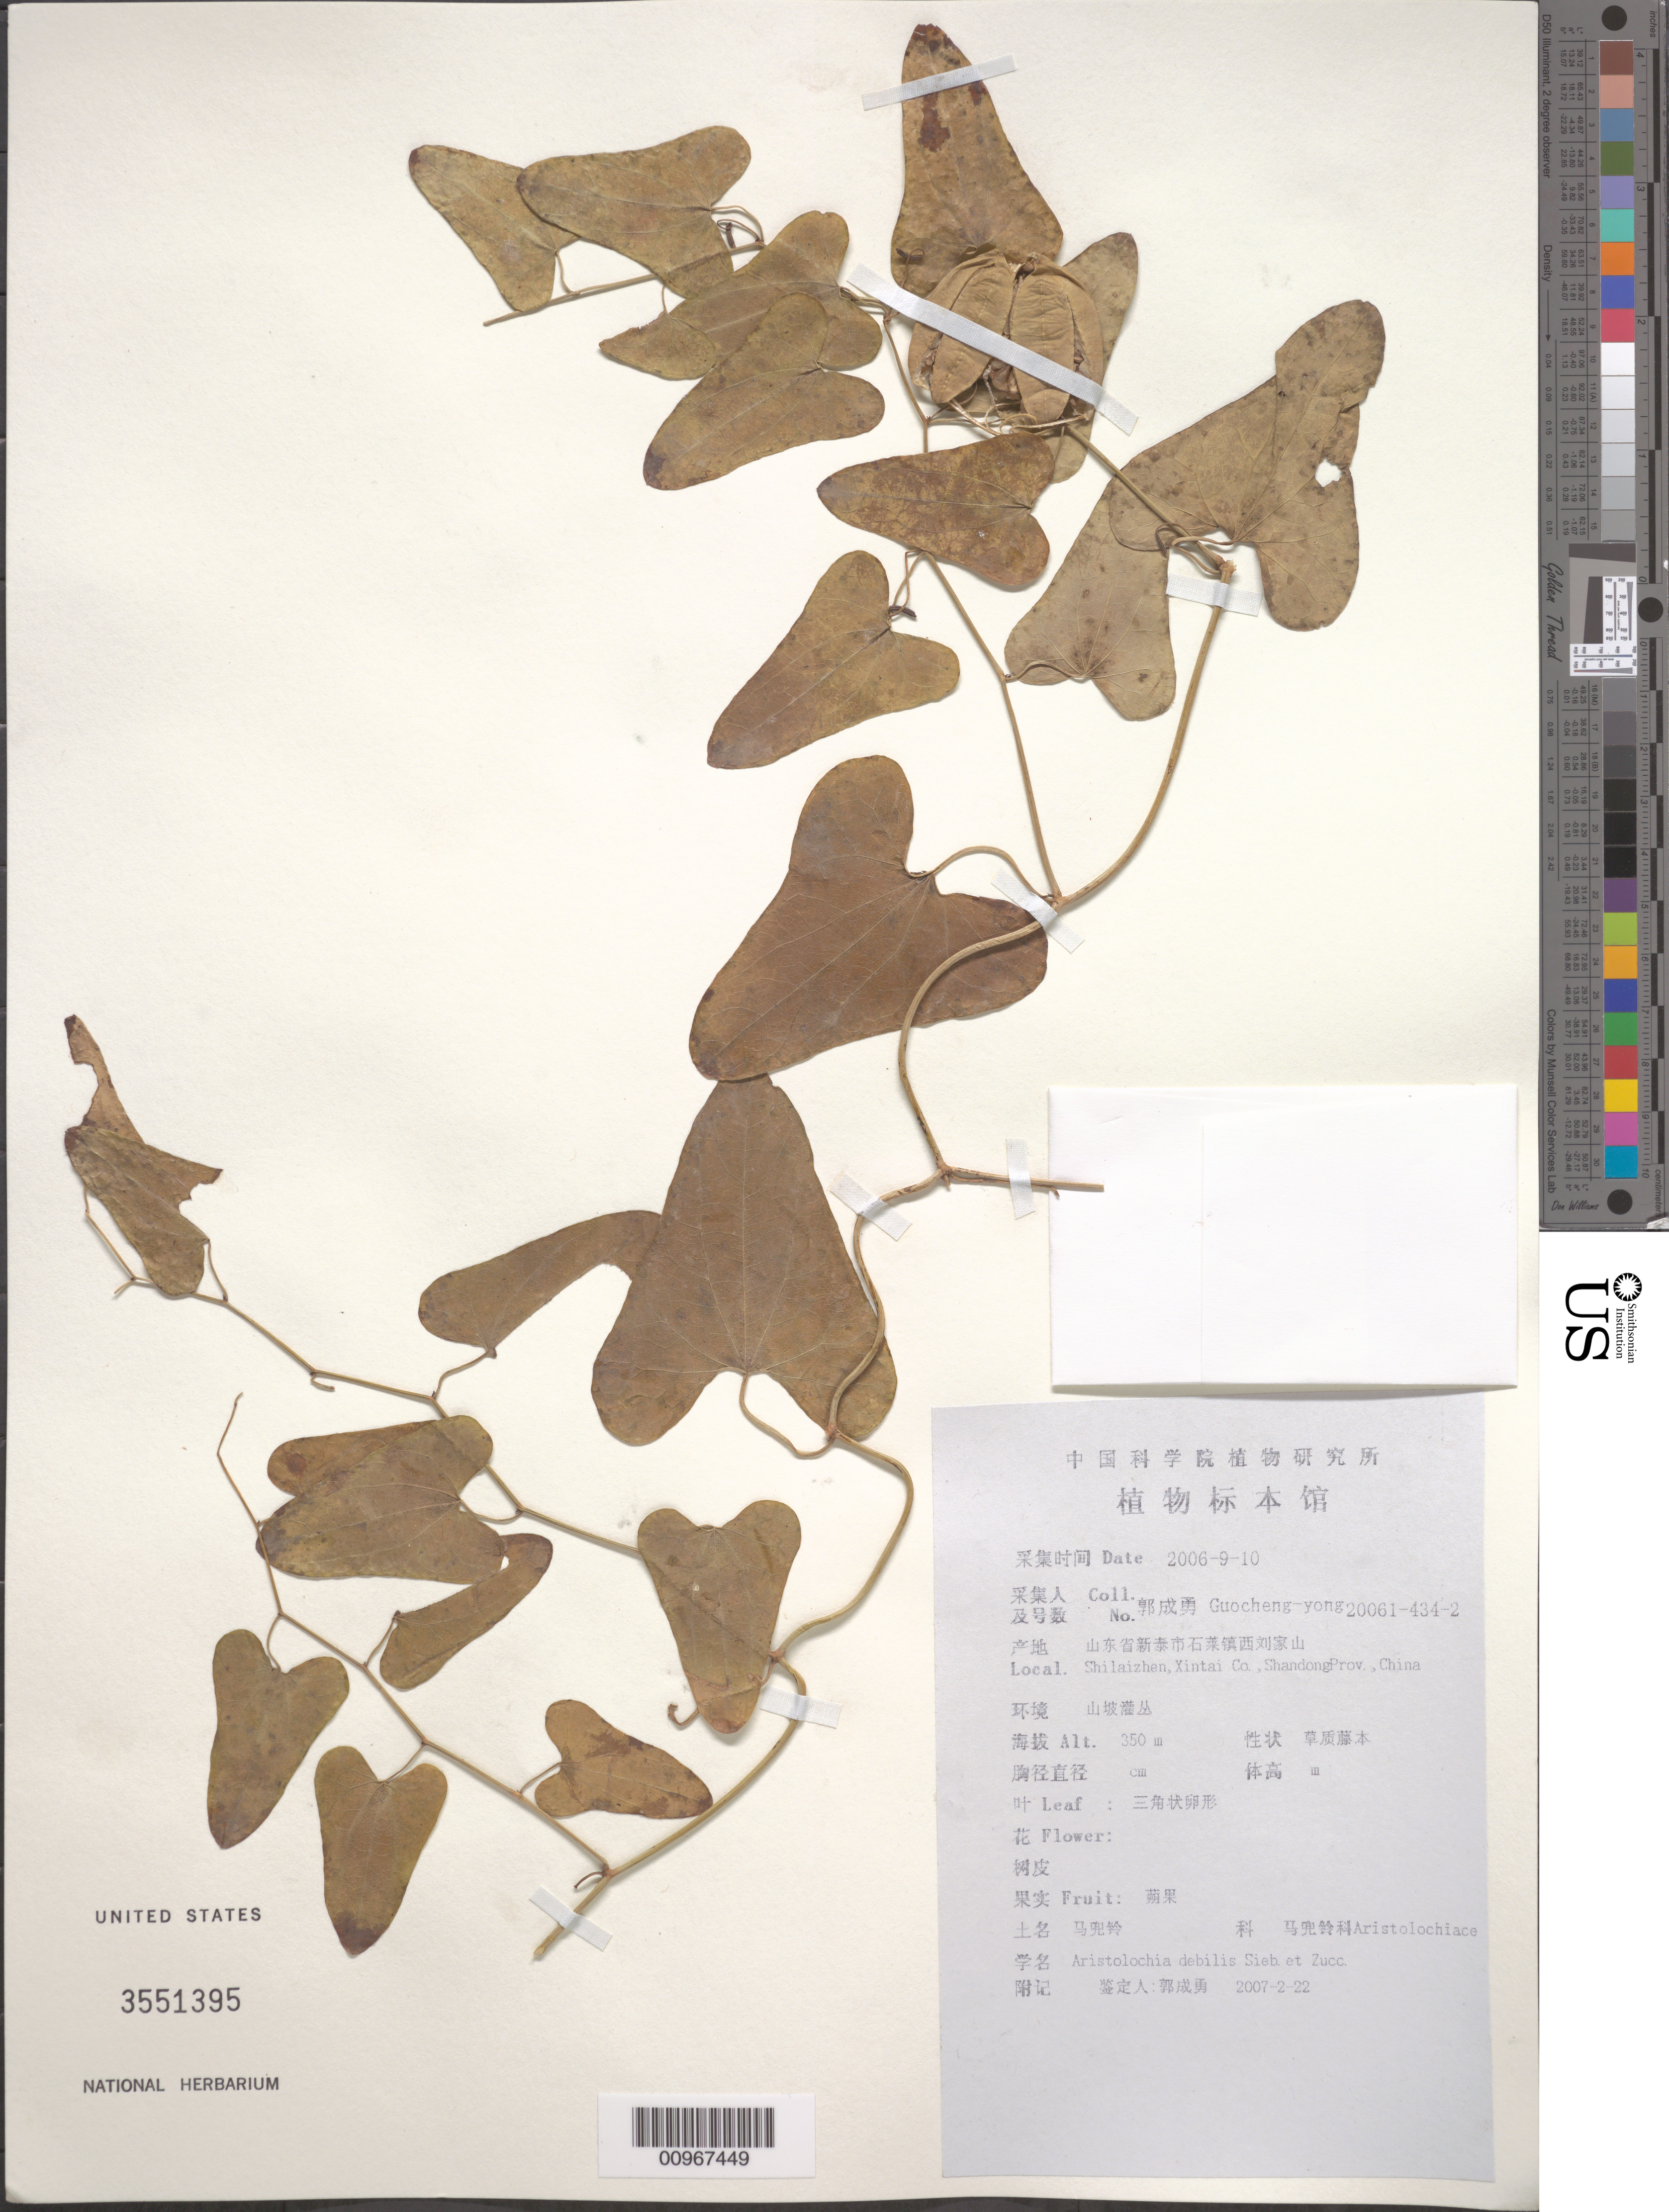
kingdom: Plantae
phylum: Tracheophyta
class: Magnoliopsida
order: Piperales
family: Aristolochiaceae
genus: Aristolochia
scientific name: Aristolochia debilis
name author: Siebold & Zucc.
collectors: Guo cheng-yong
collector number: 20061-434-2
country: China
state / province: Shandong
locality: Shilaizhen, Xintai Co.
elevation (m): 350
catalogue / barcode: US 3551395